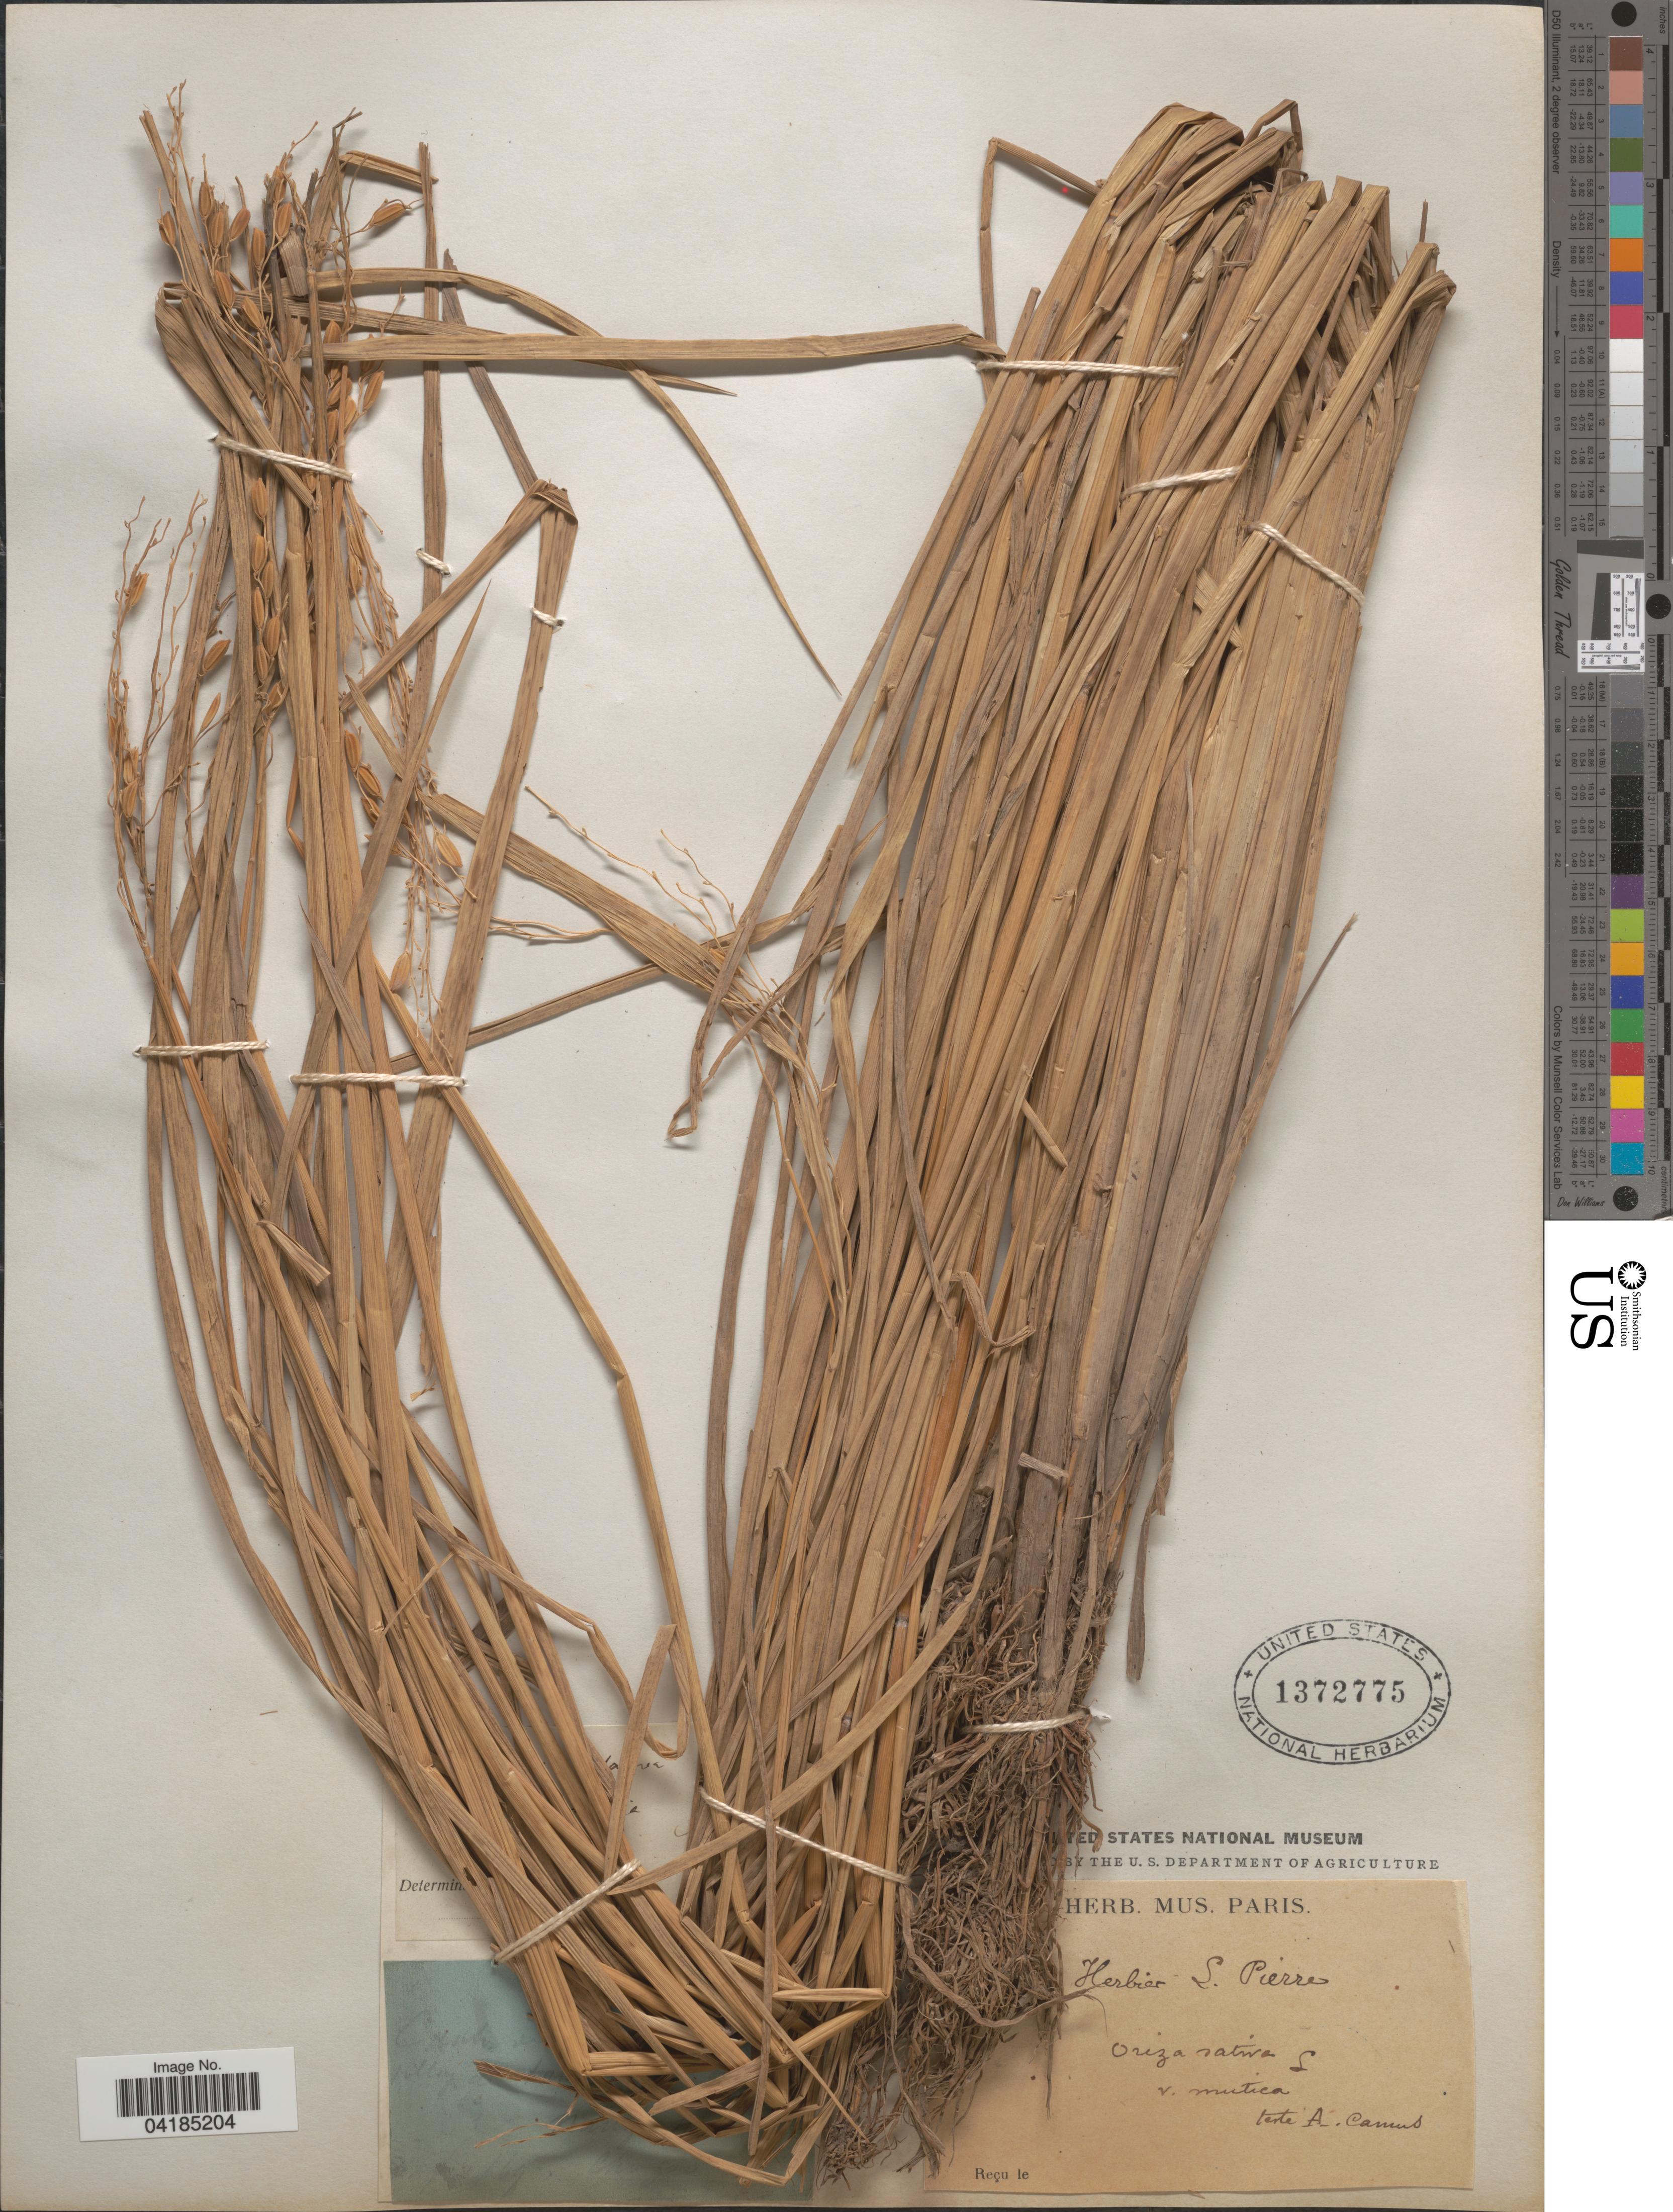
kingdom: Plantae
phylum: Tracheophyta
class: Liliopsida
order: Poales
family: Poaceae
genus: Oryza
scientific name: Oryza sativa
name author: L.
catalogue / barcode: US 1372775